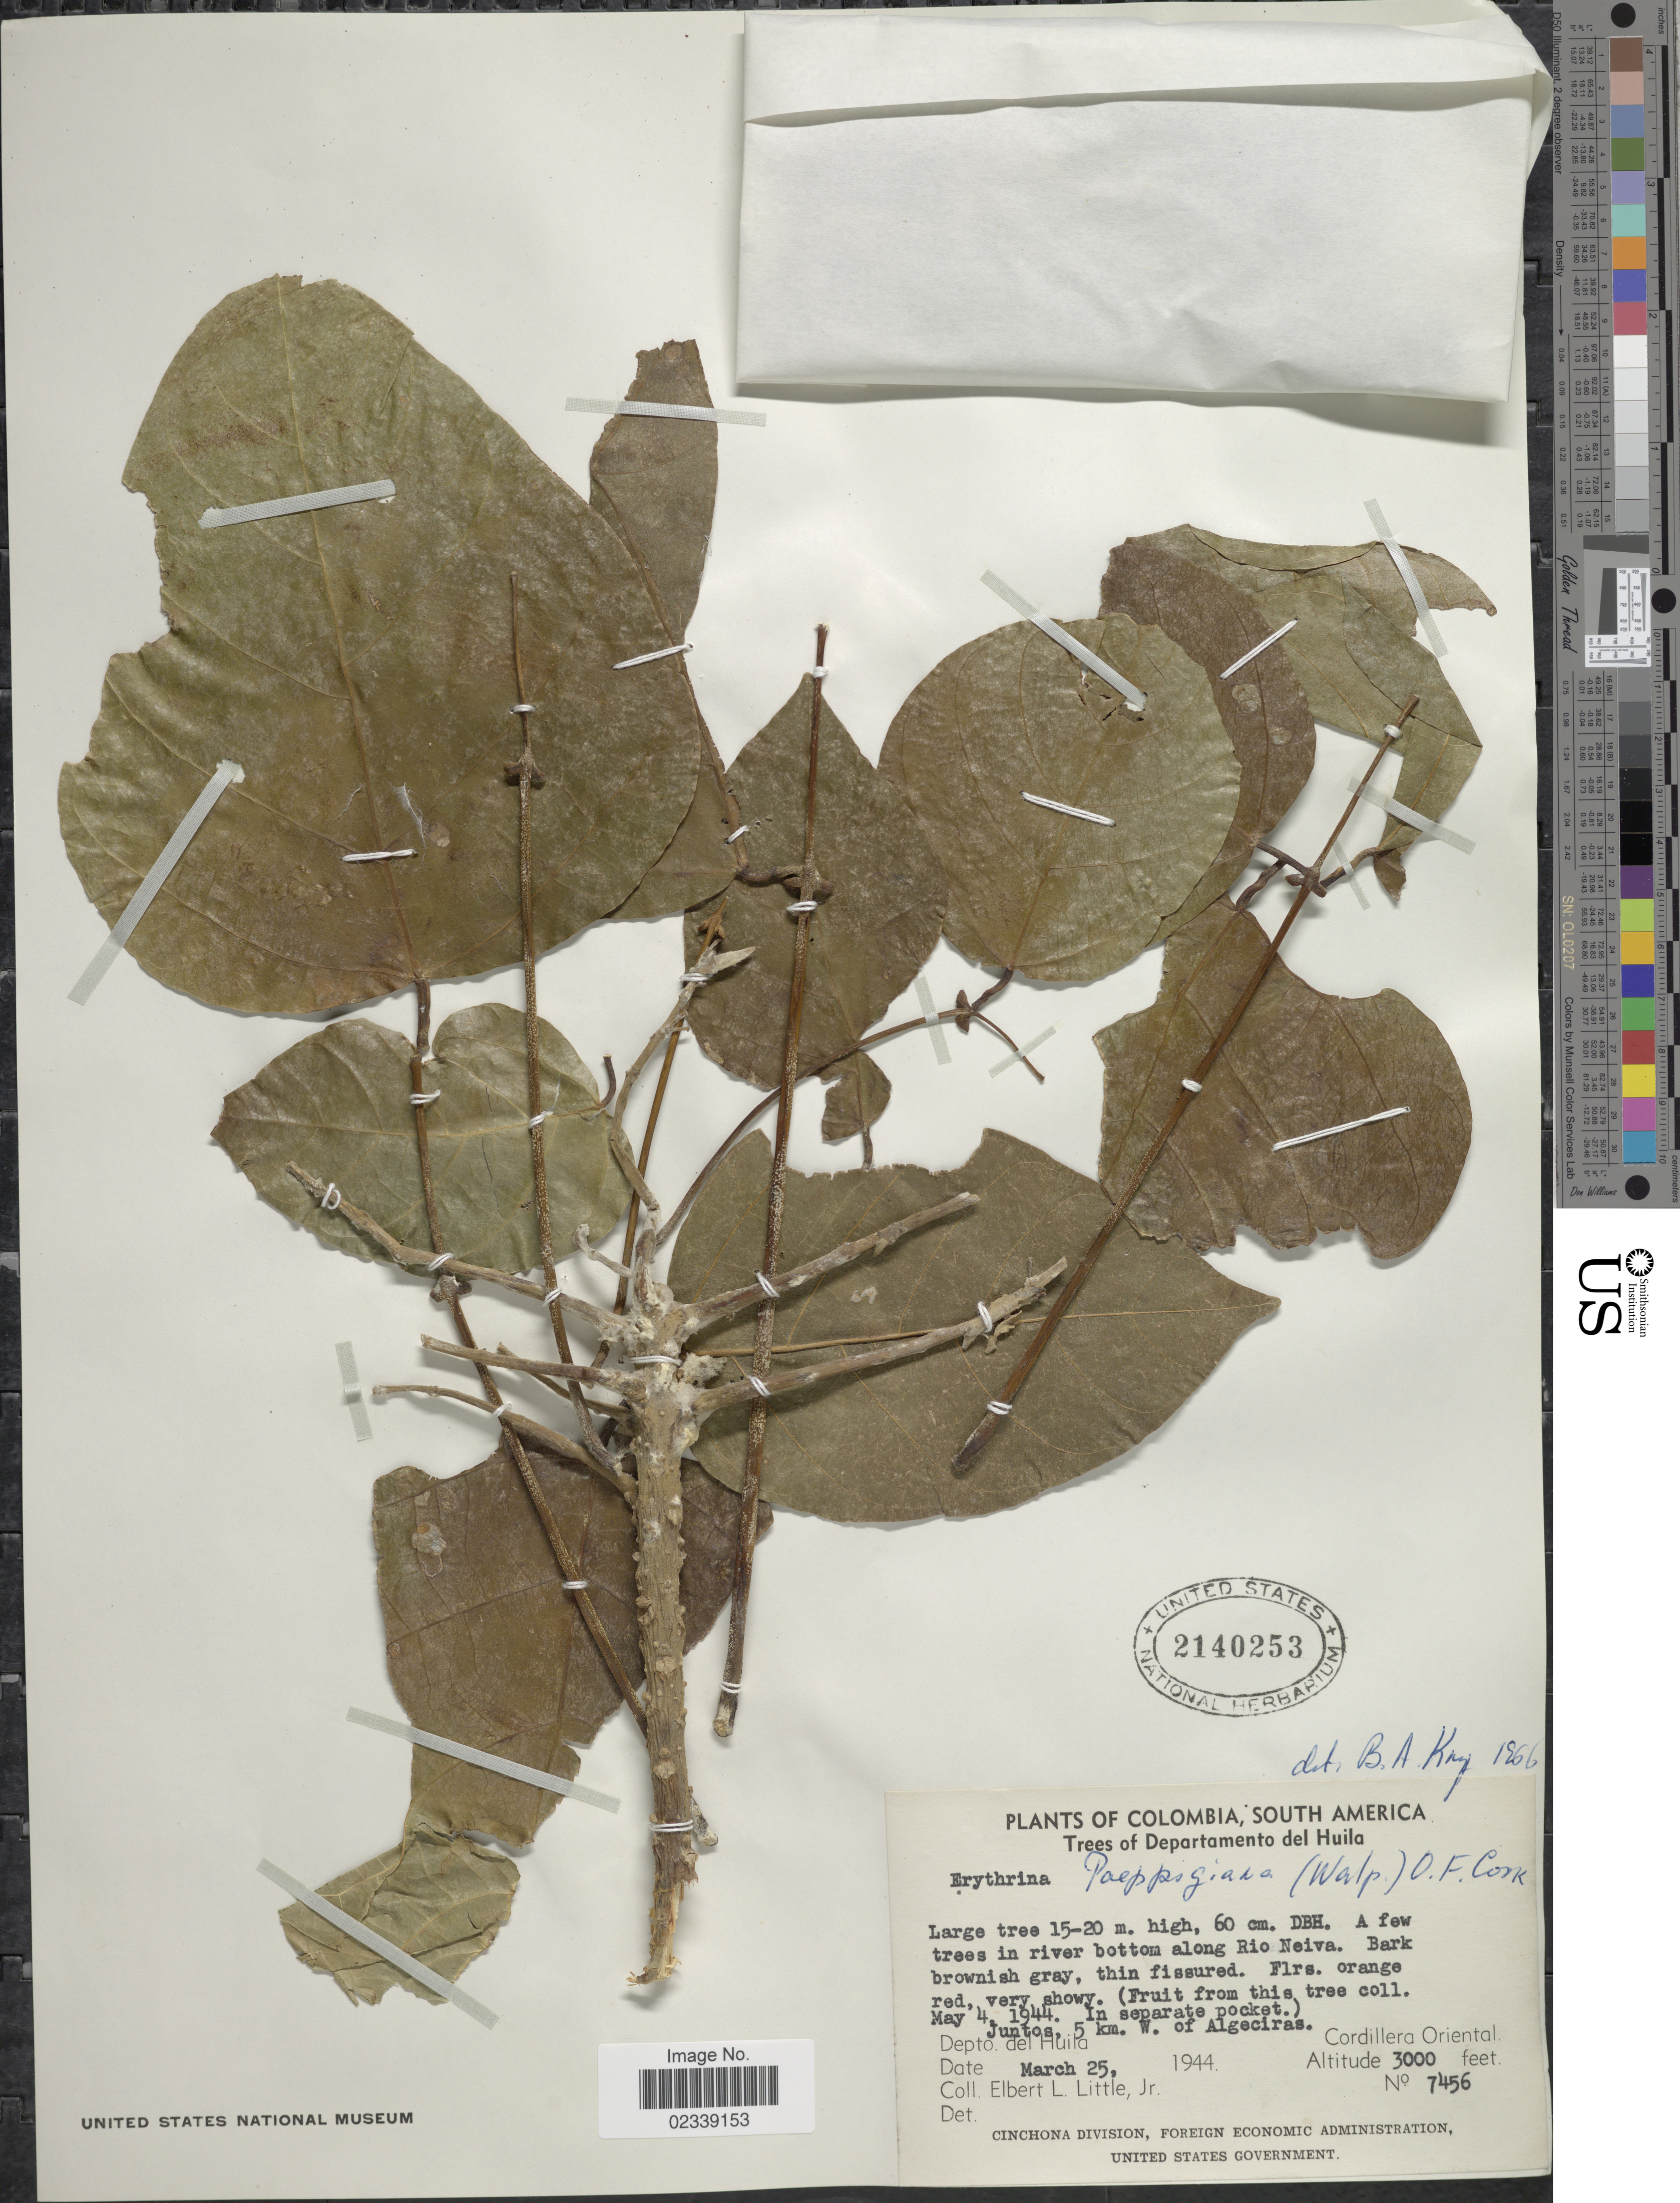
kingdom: Plantae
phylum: Tracheophyta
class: Magnoliopsida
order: Fabales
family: Fabaceae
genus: Erythrina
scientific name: Erythrina poeppigiana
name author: (Walp.) O.F. Cook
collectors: E. L. Little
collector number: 7456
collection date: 1944-03-25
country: Colombia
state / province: Huila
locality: Juntos, 5 km E of Algeciras, Cordillera Oriental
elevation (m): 914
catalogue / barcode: US 2140253